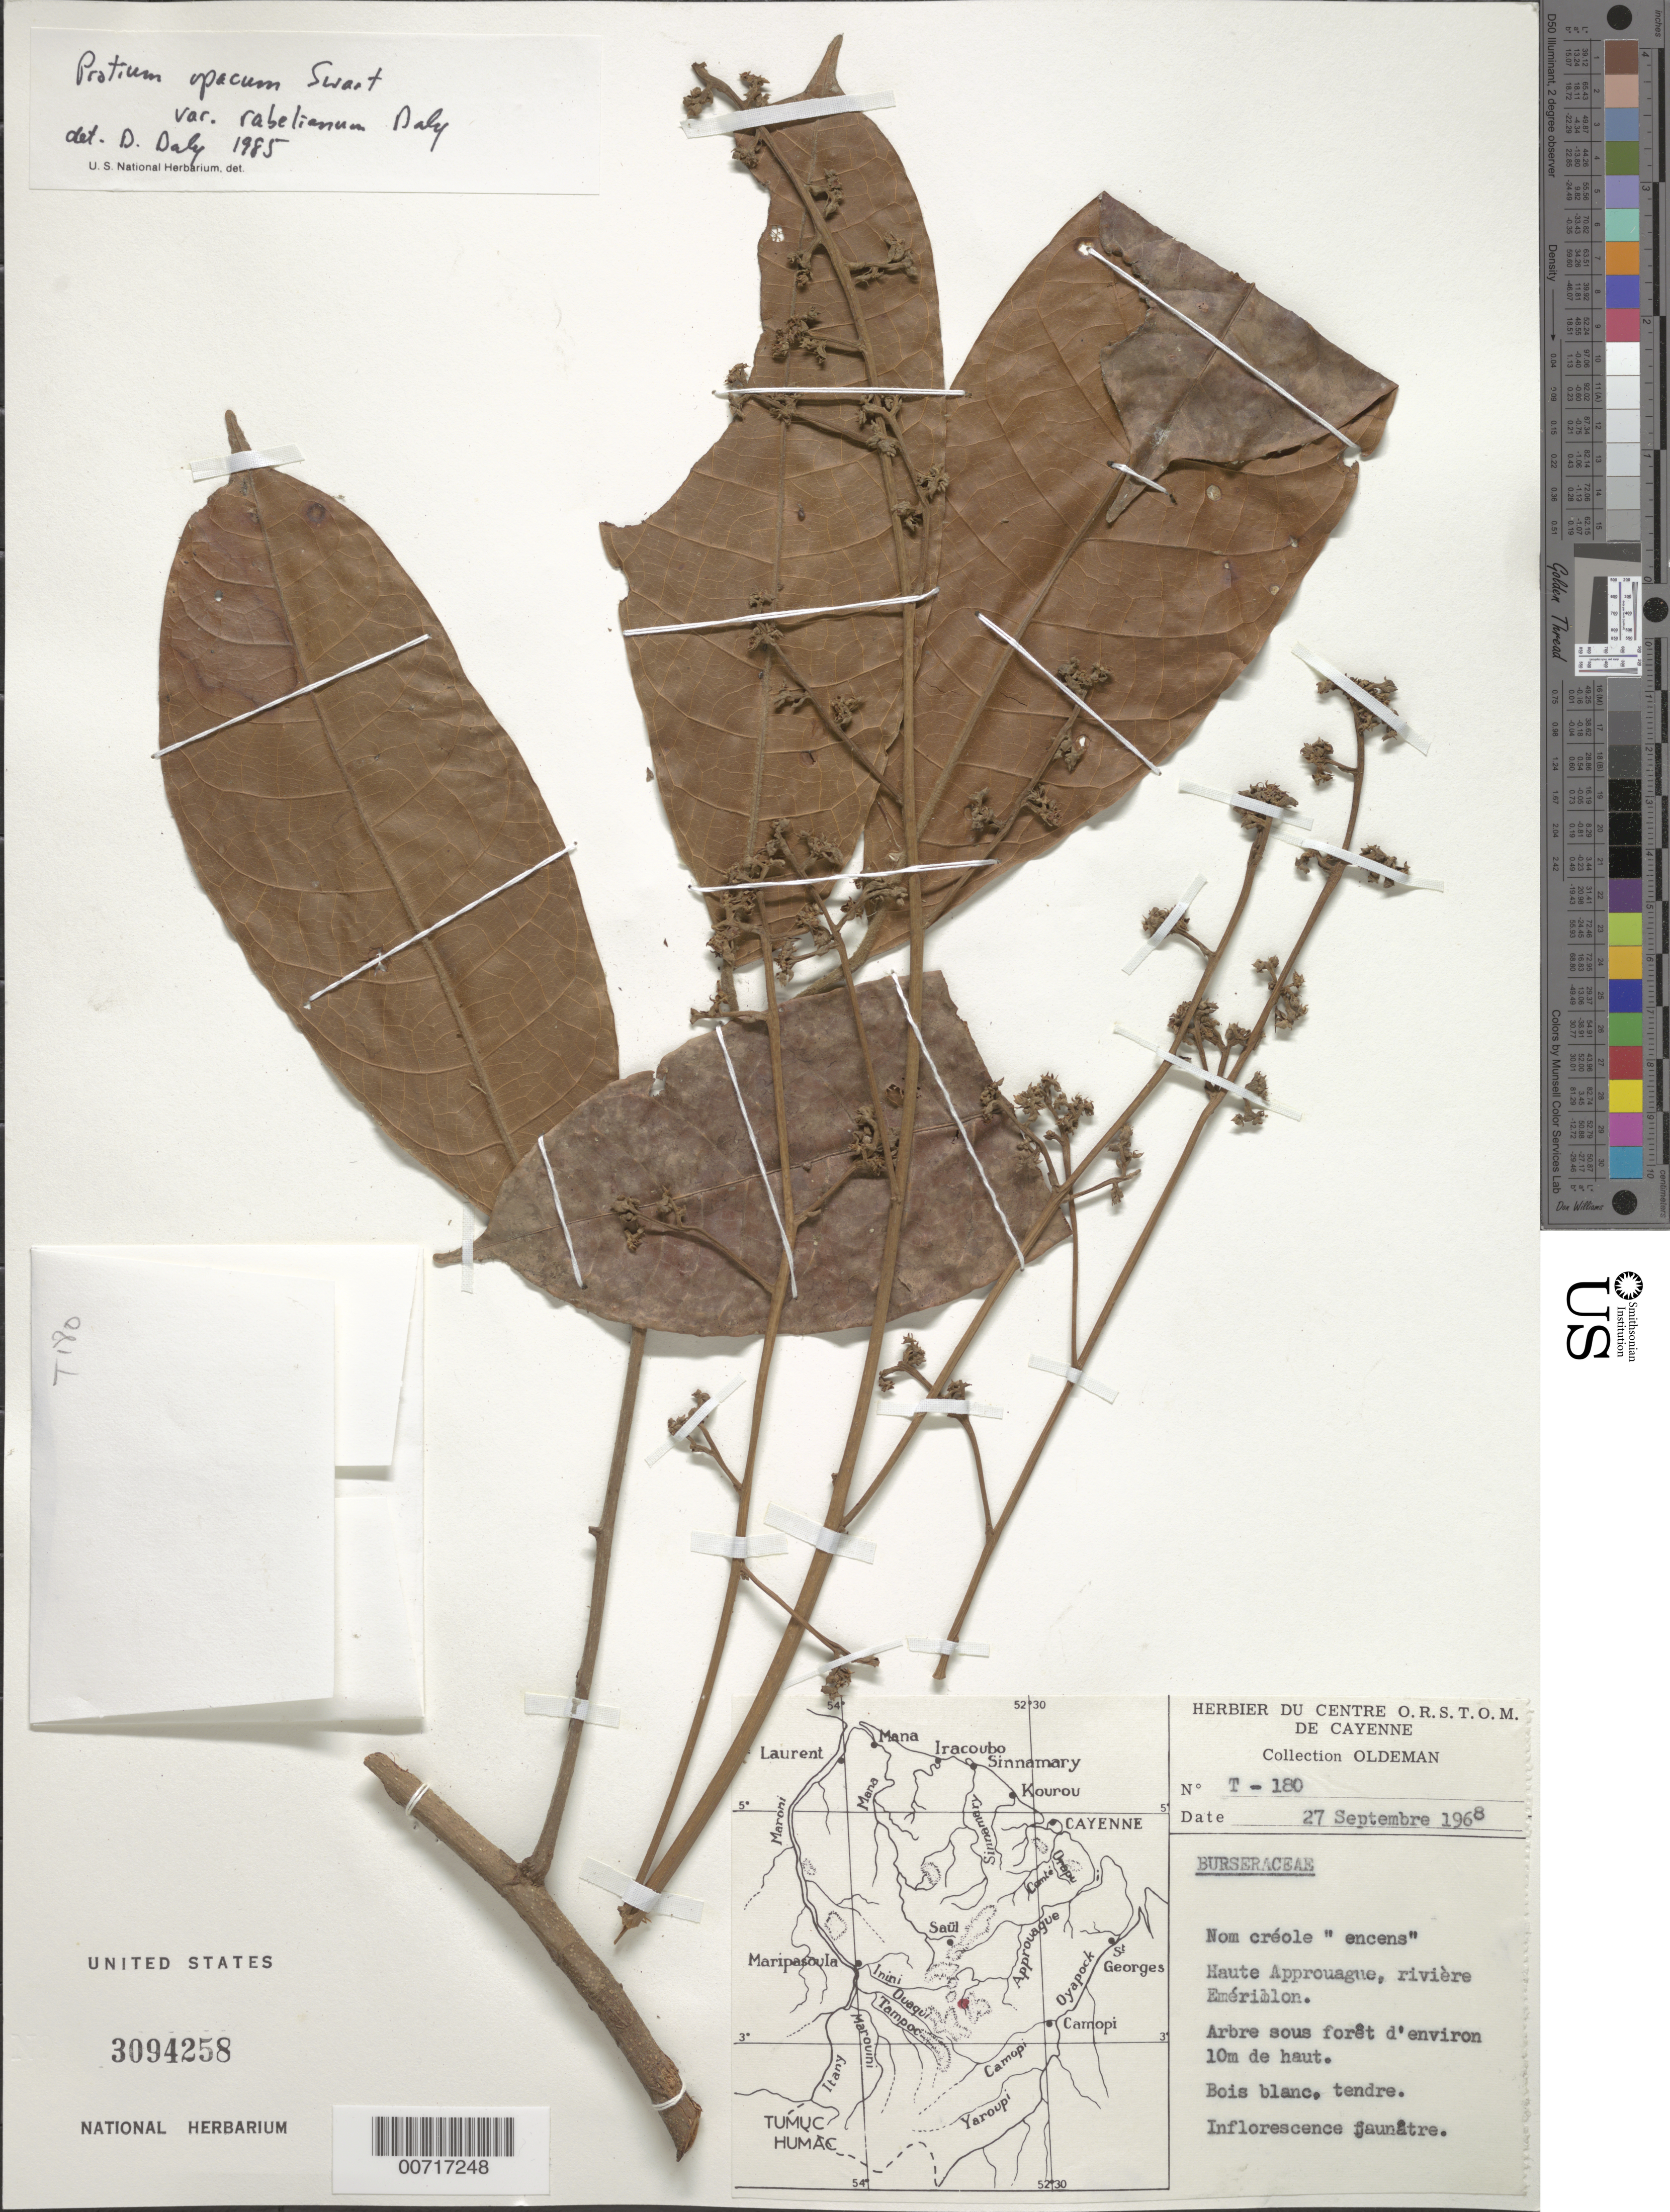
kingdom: Plantae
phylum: Tracheophyta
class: Magnoliopsida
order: Sapindales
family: Burseraceae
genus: Protium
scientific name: Protium opacum subsp. rabelianum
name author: Daly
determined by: Daly, D. C.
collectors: R. Oldeman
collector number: T 180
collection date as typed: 27-Sep-68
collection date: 1968-09-27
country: French Guiana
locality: Haute Approuague, rivière Emérillon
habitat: Forest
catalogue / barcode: US 3094258